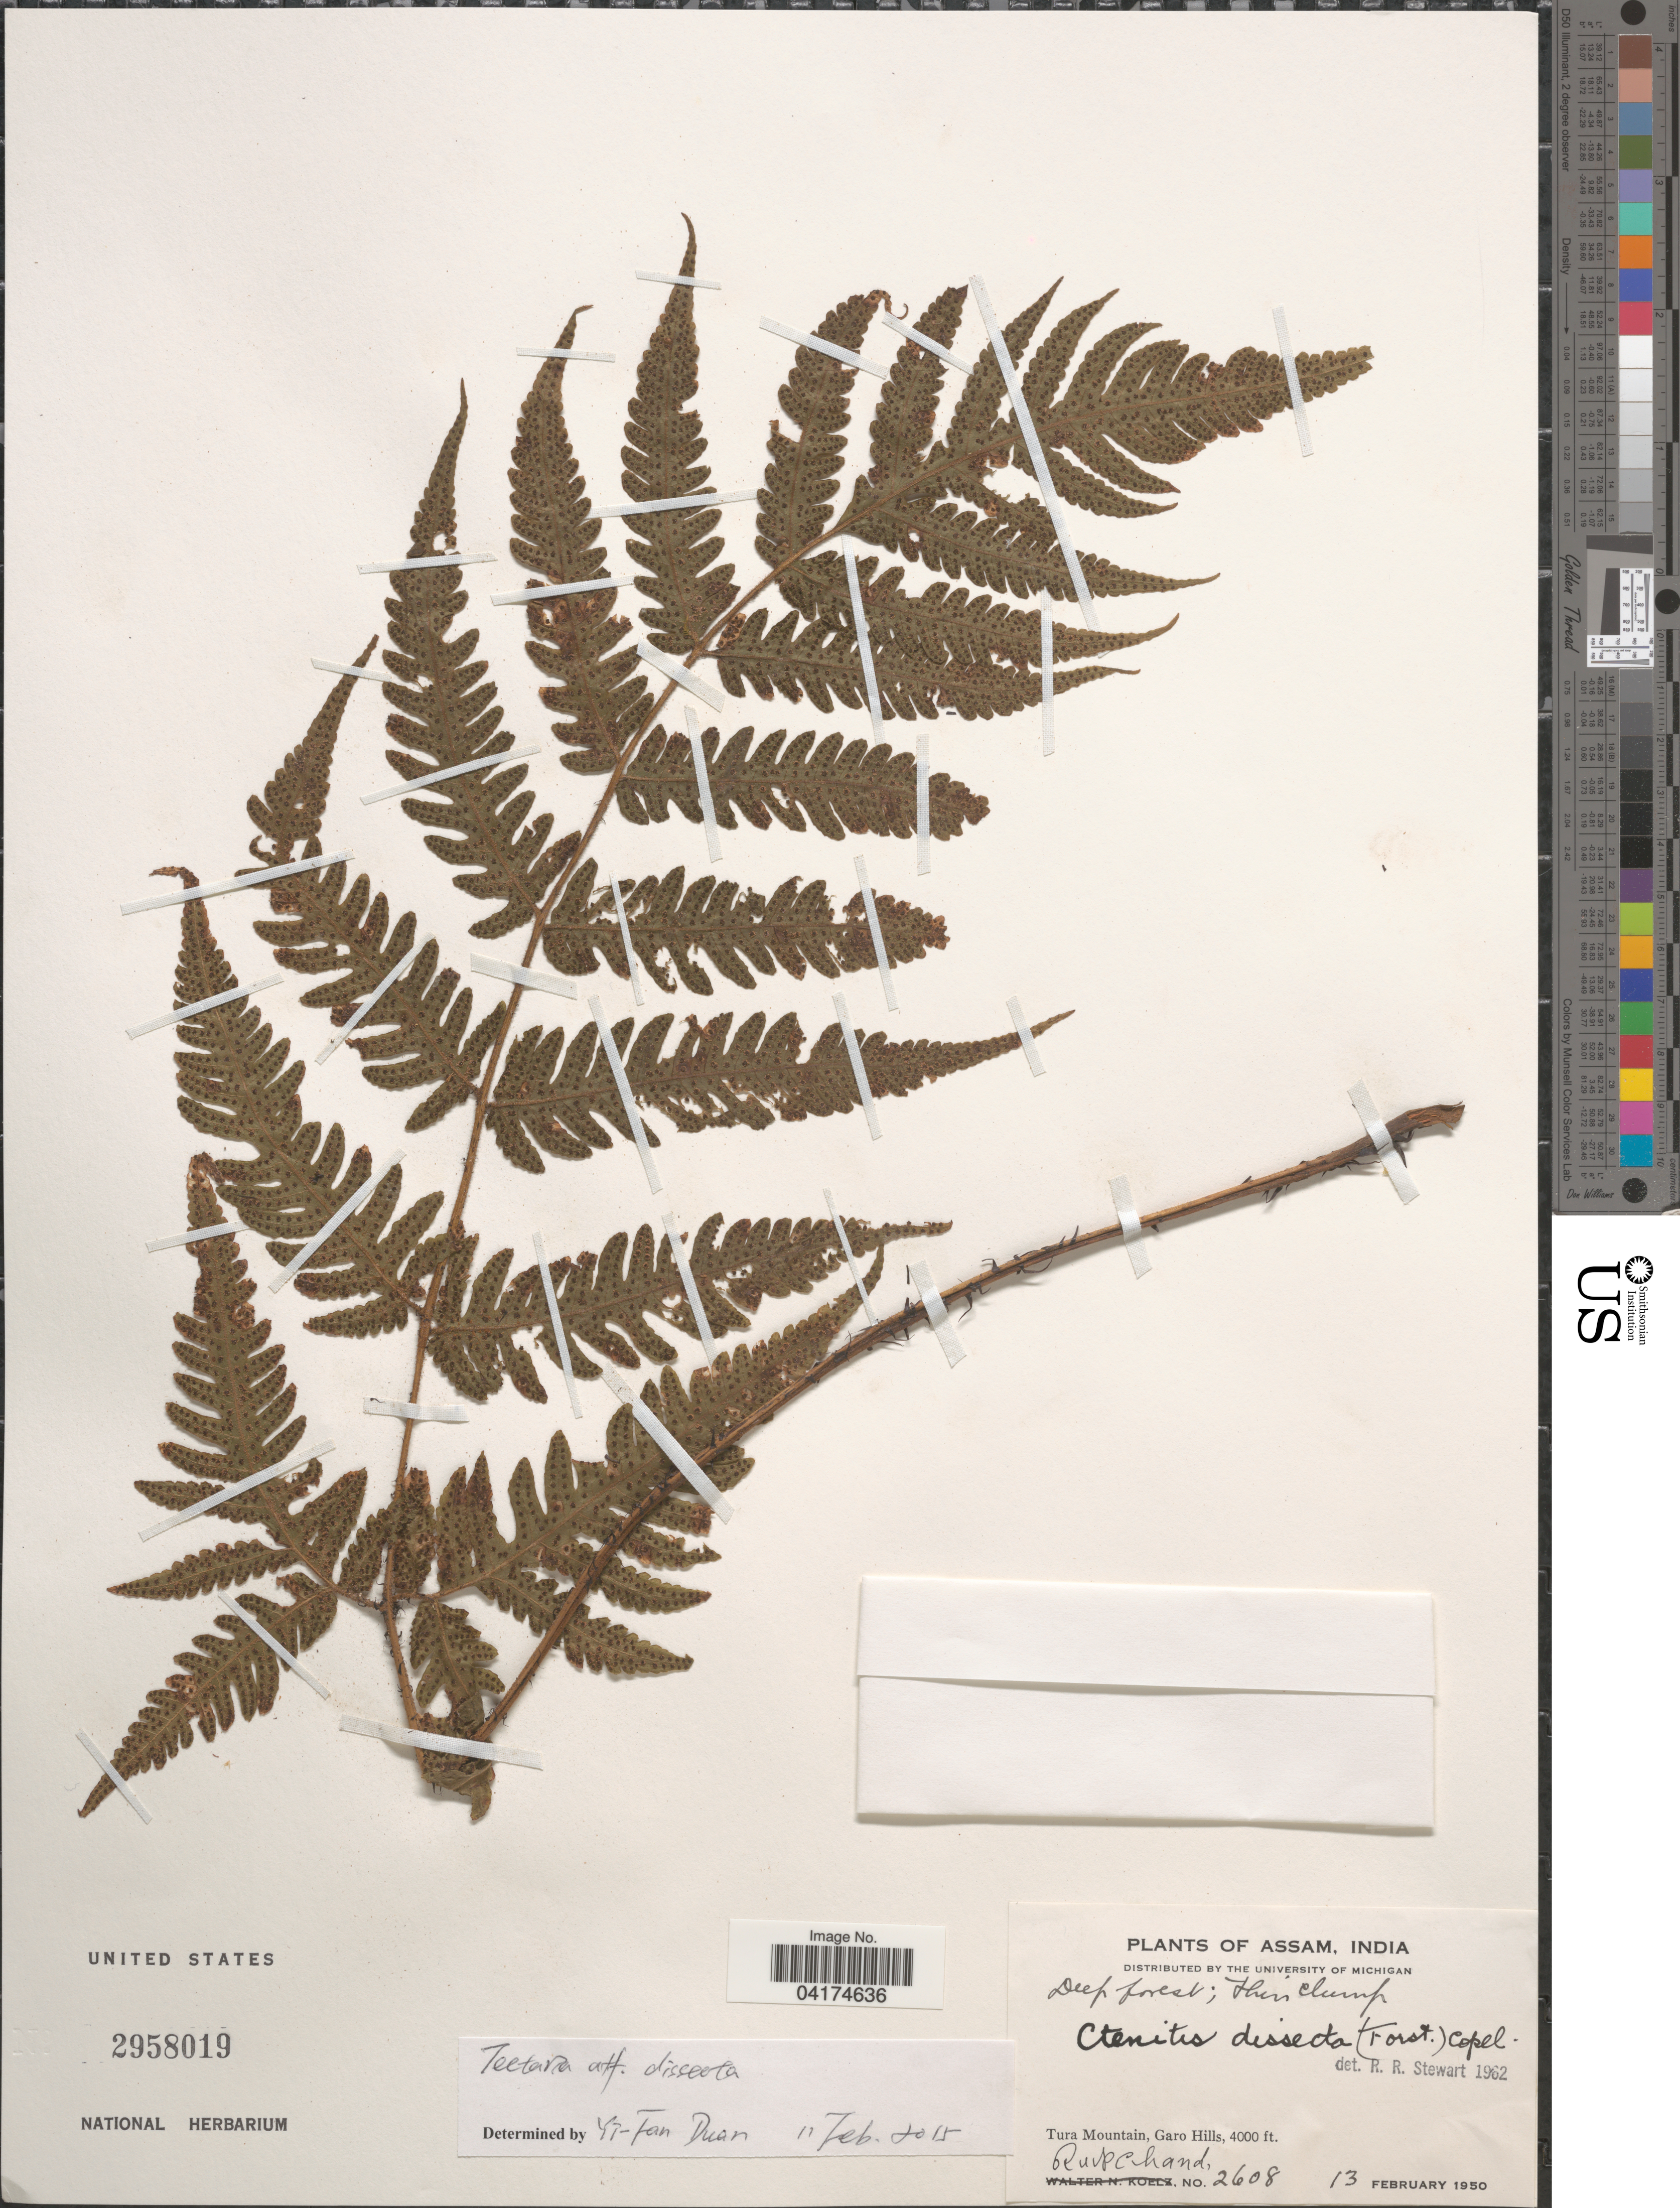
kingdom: Plantae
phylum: Tracheophyta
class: Polypodiopsida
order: Polypodiales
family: Tectariaceae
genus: Tectaria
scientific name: Tectaria dissecta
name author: (G. Forst.) Lellinger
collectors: R. Chand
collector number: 2608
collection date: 1950-02-13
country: India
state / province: Assam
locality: Tura Mountain, Garo Hills.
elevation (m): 1219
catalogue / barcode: US 2958019